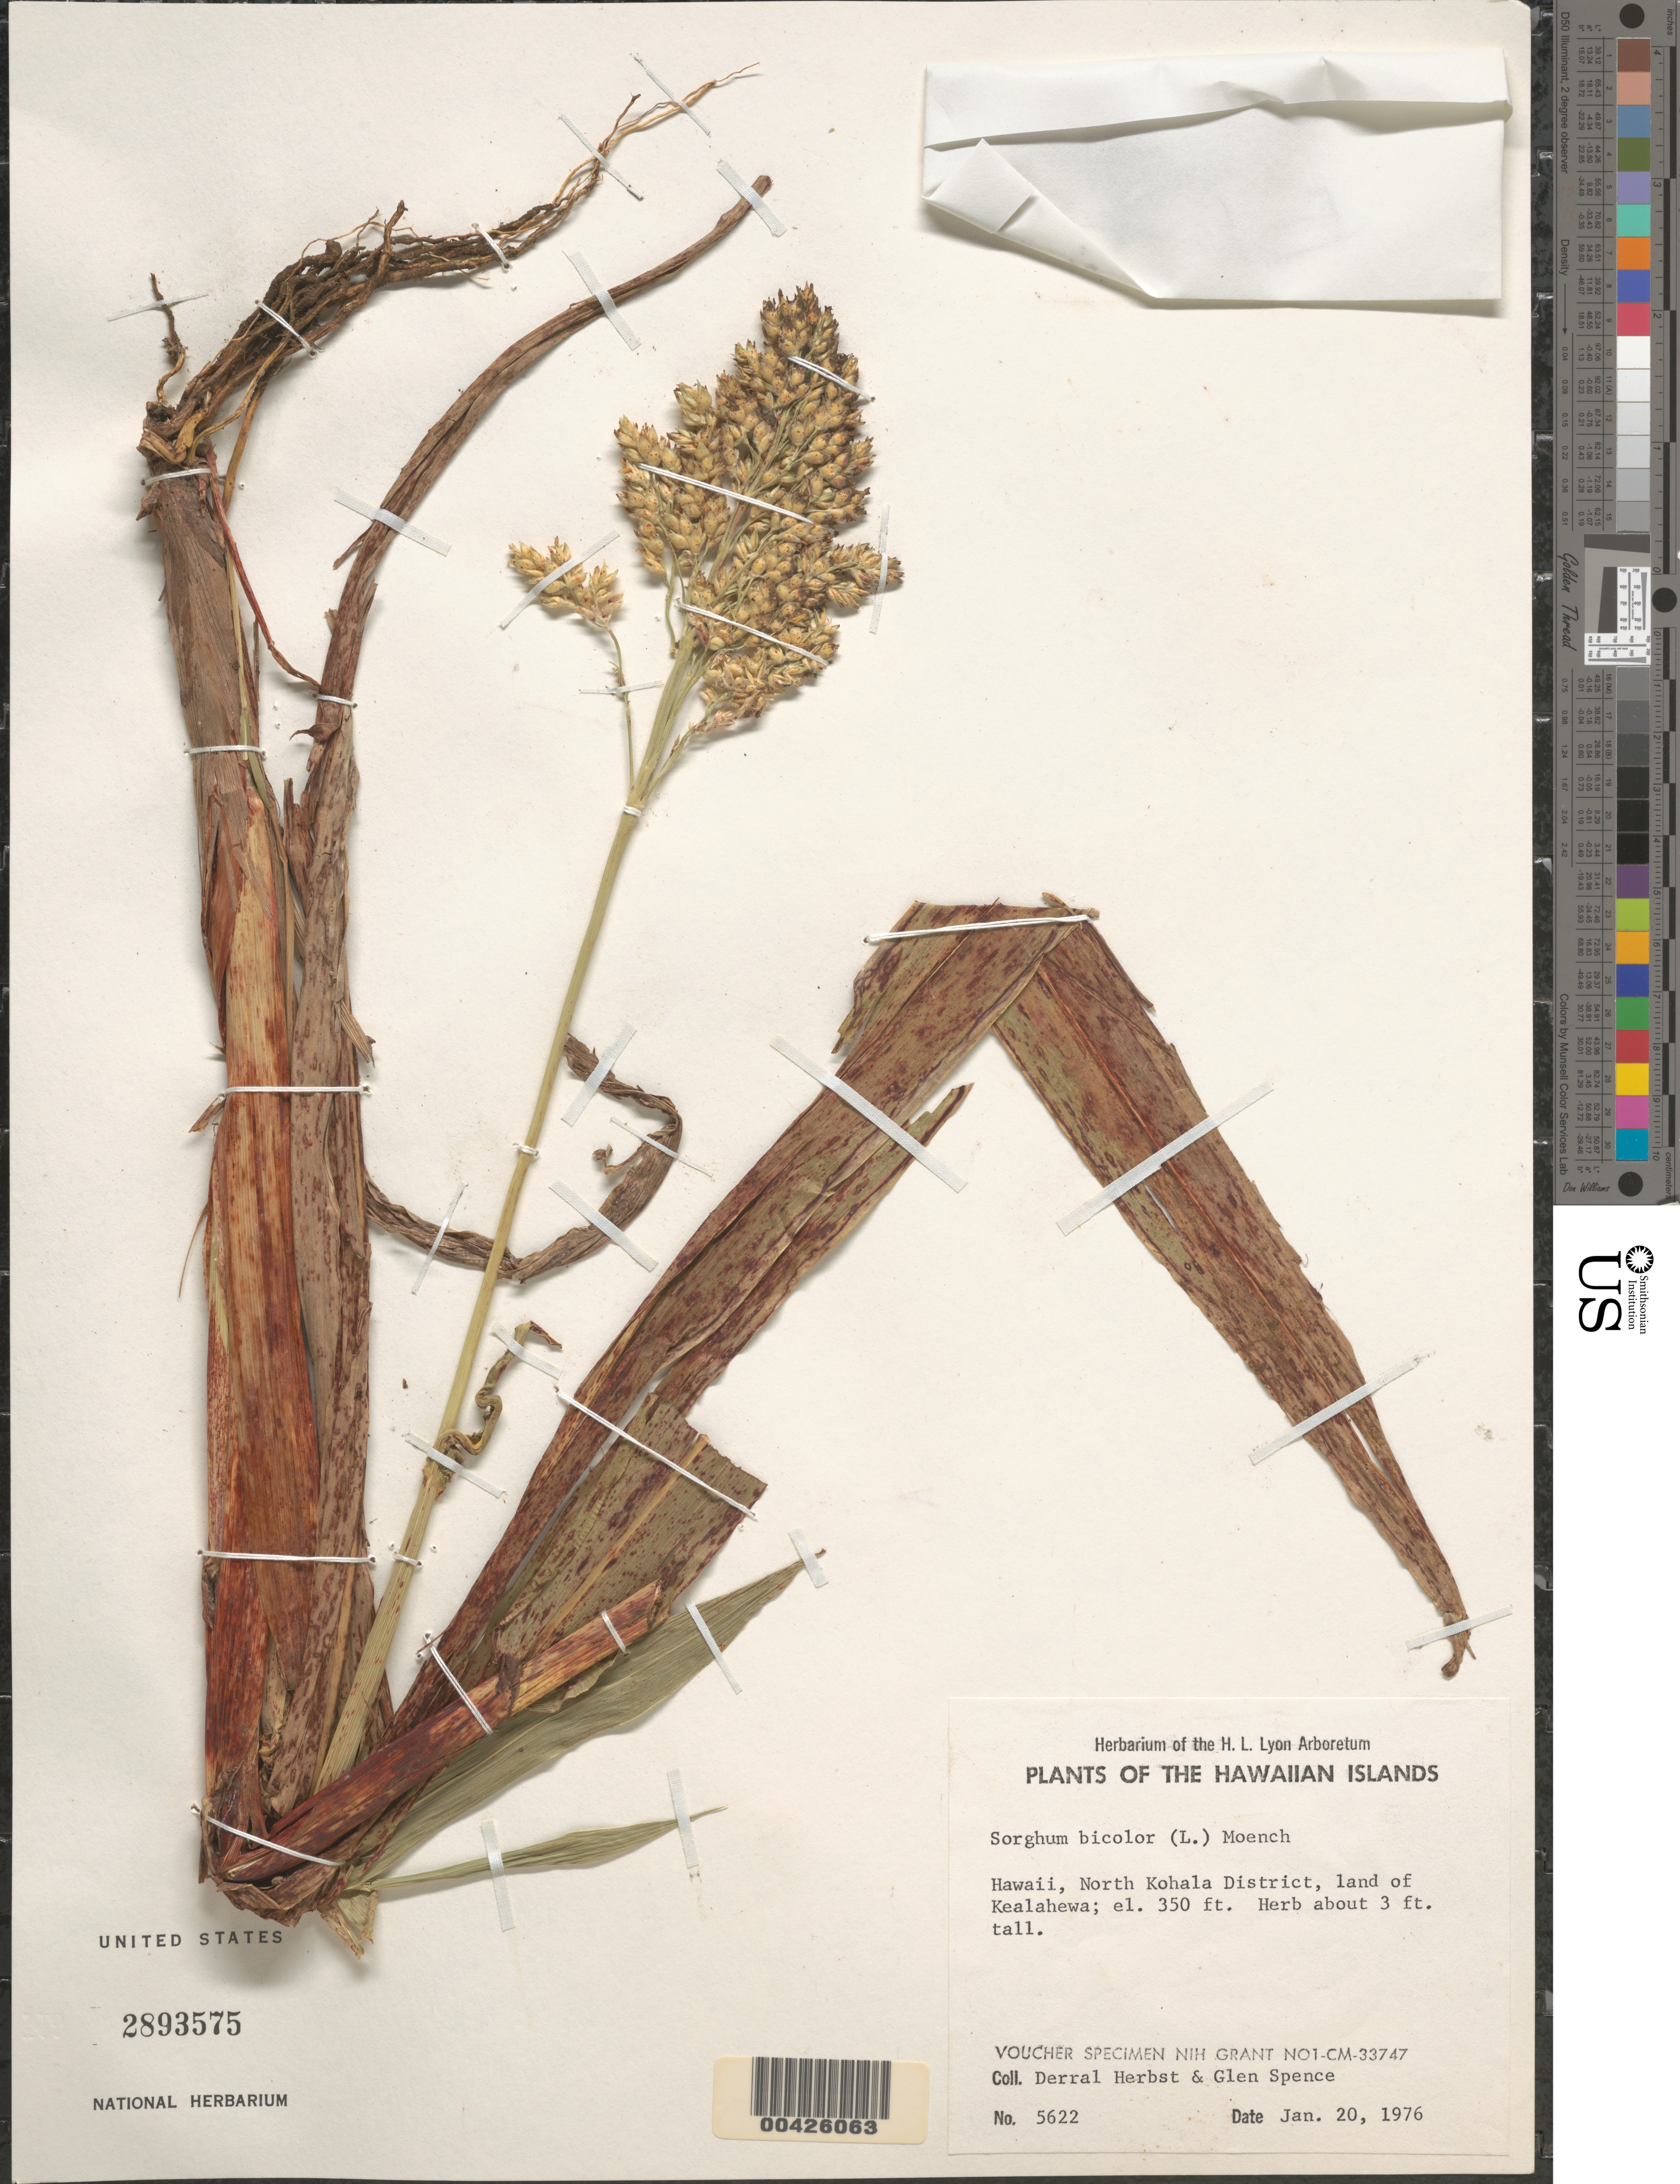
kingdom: Plantae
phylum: Tracheophyta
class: Liliopsida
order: Poales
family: Poaceae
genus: Sorghum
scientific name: Sorghum bicolor subsp. bicolor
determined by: Faccenda, K.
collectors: D. R. Herbst & G. Spence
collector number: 5622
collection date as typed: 20 Jan 1976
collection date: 1976-01-20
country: United States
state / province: Hawaii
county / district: Hawaii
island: Hawaii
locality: North Kohala District, land of Kealahewa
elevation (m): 107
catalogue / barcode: US 2893575